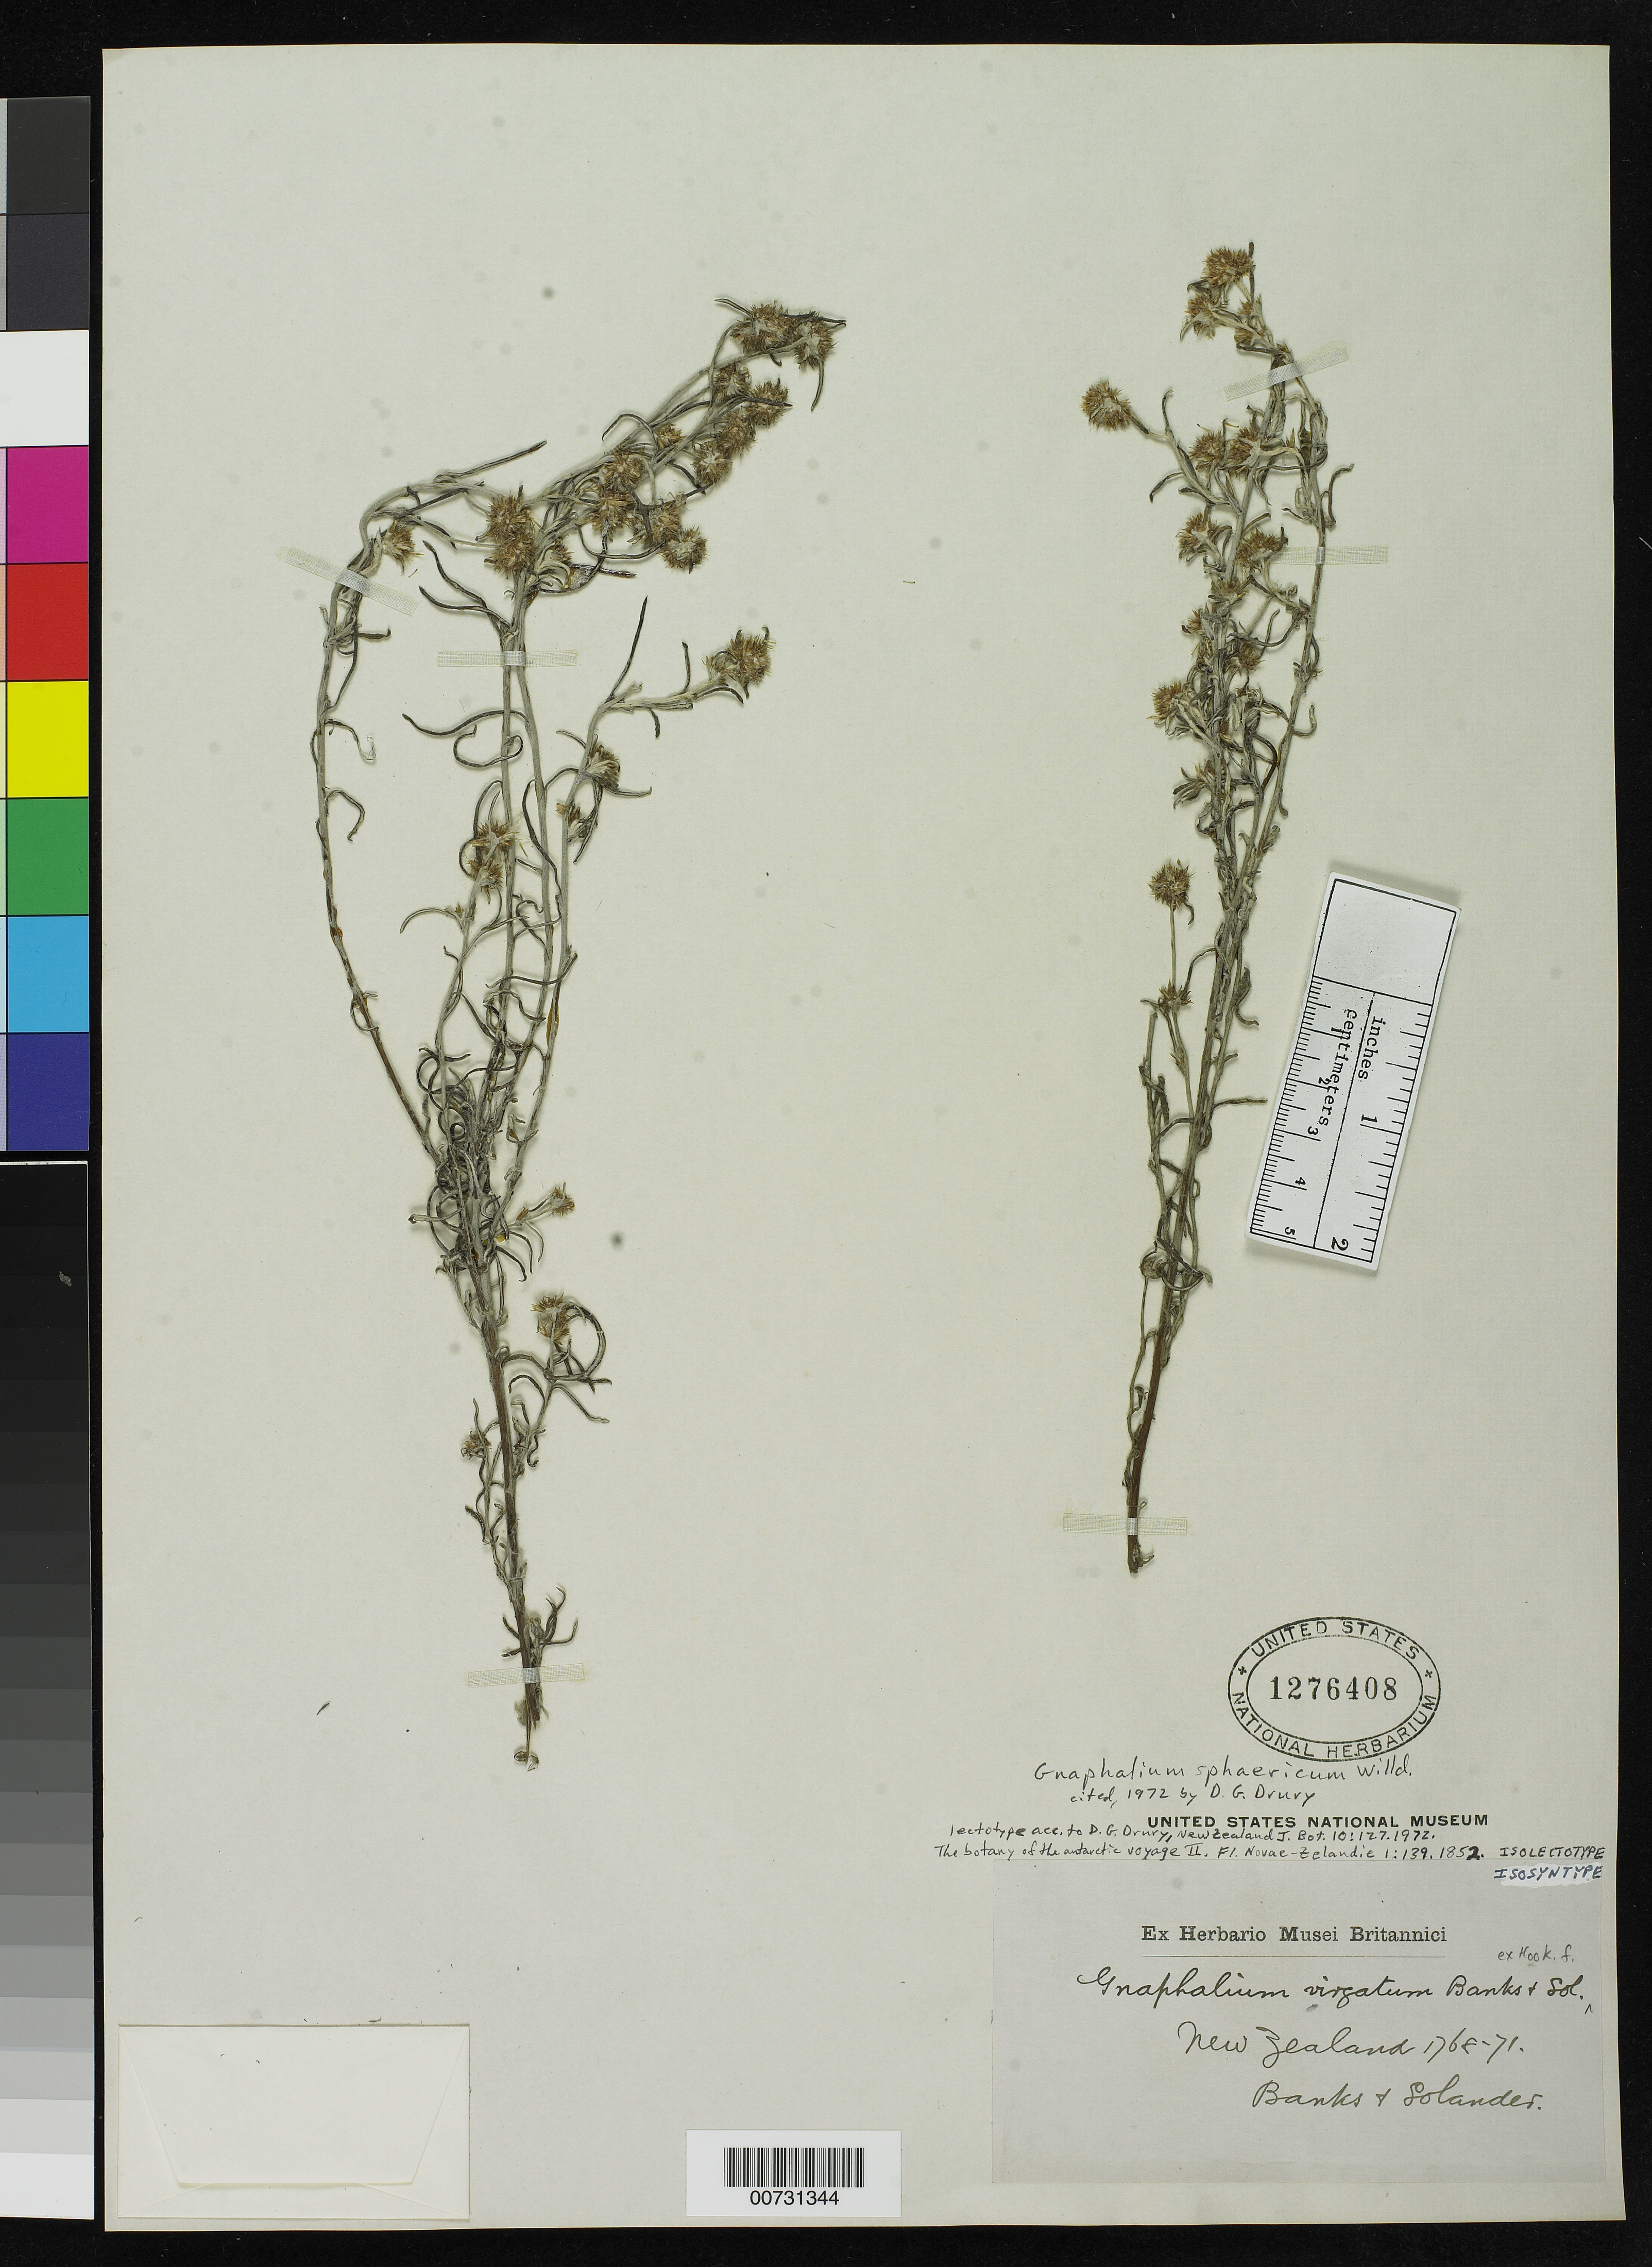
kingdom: Plantae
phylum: Tracheophyta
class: Magnoliopsida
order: Asterales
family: Asteraceae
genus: Gnaphalium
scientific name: Gnaphalium virgatum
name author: Banks & Sol. ex Hook. f.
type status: Possible Isolectotype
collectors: J. Banks & D. C. Solander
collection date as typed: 1768 to 1771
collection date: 1768/1771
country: New Zealand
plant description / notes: Non Gnaphalium virgatum L. Placed in synonymy under Gnaphalium sphaericum Willd. by Drury (1972).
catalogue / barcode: US 1276408